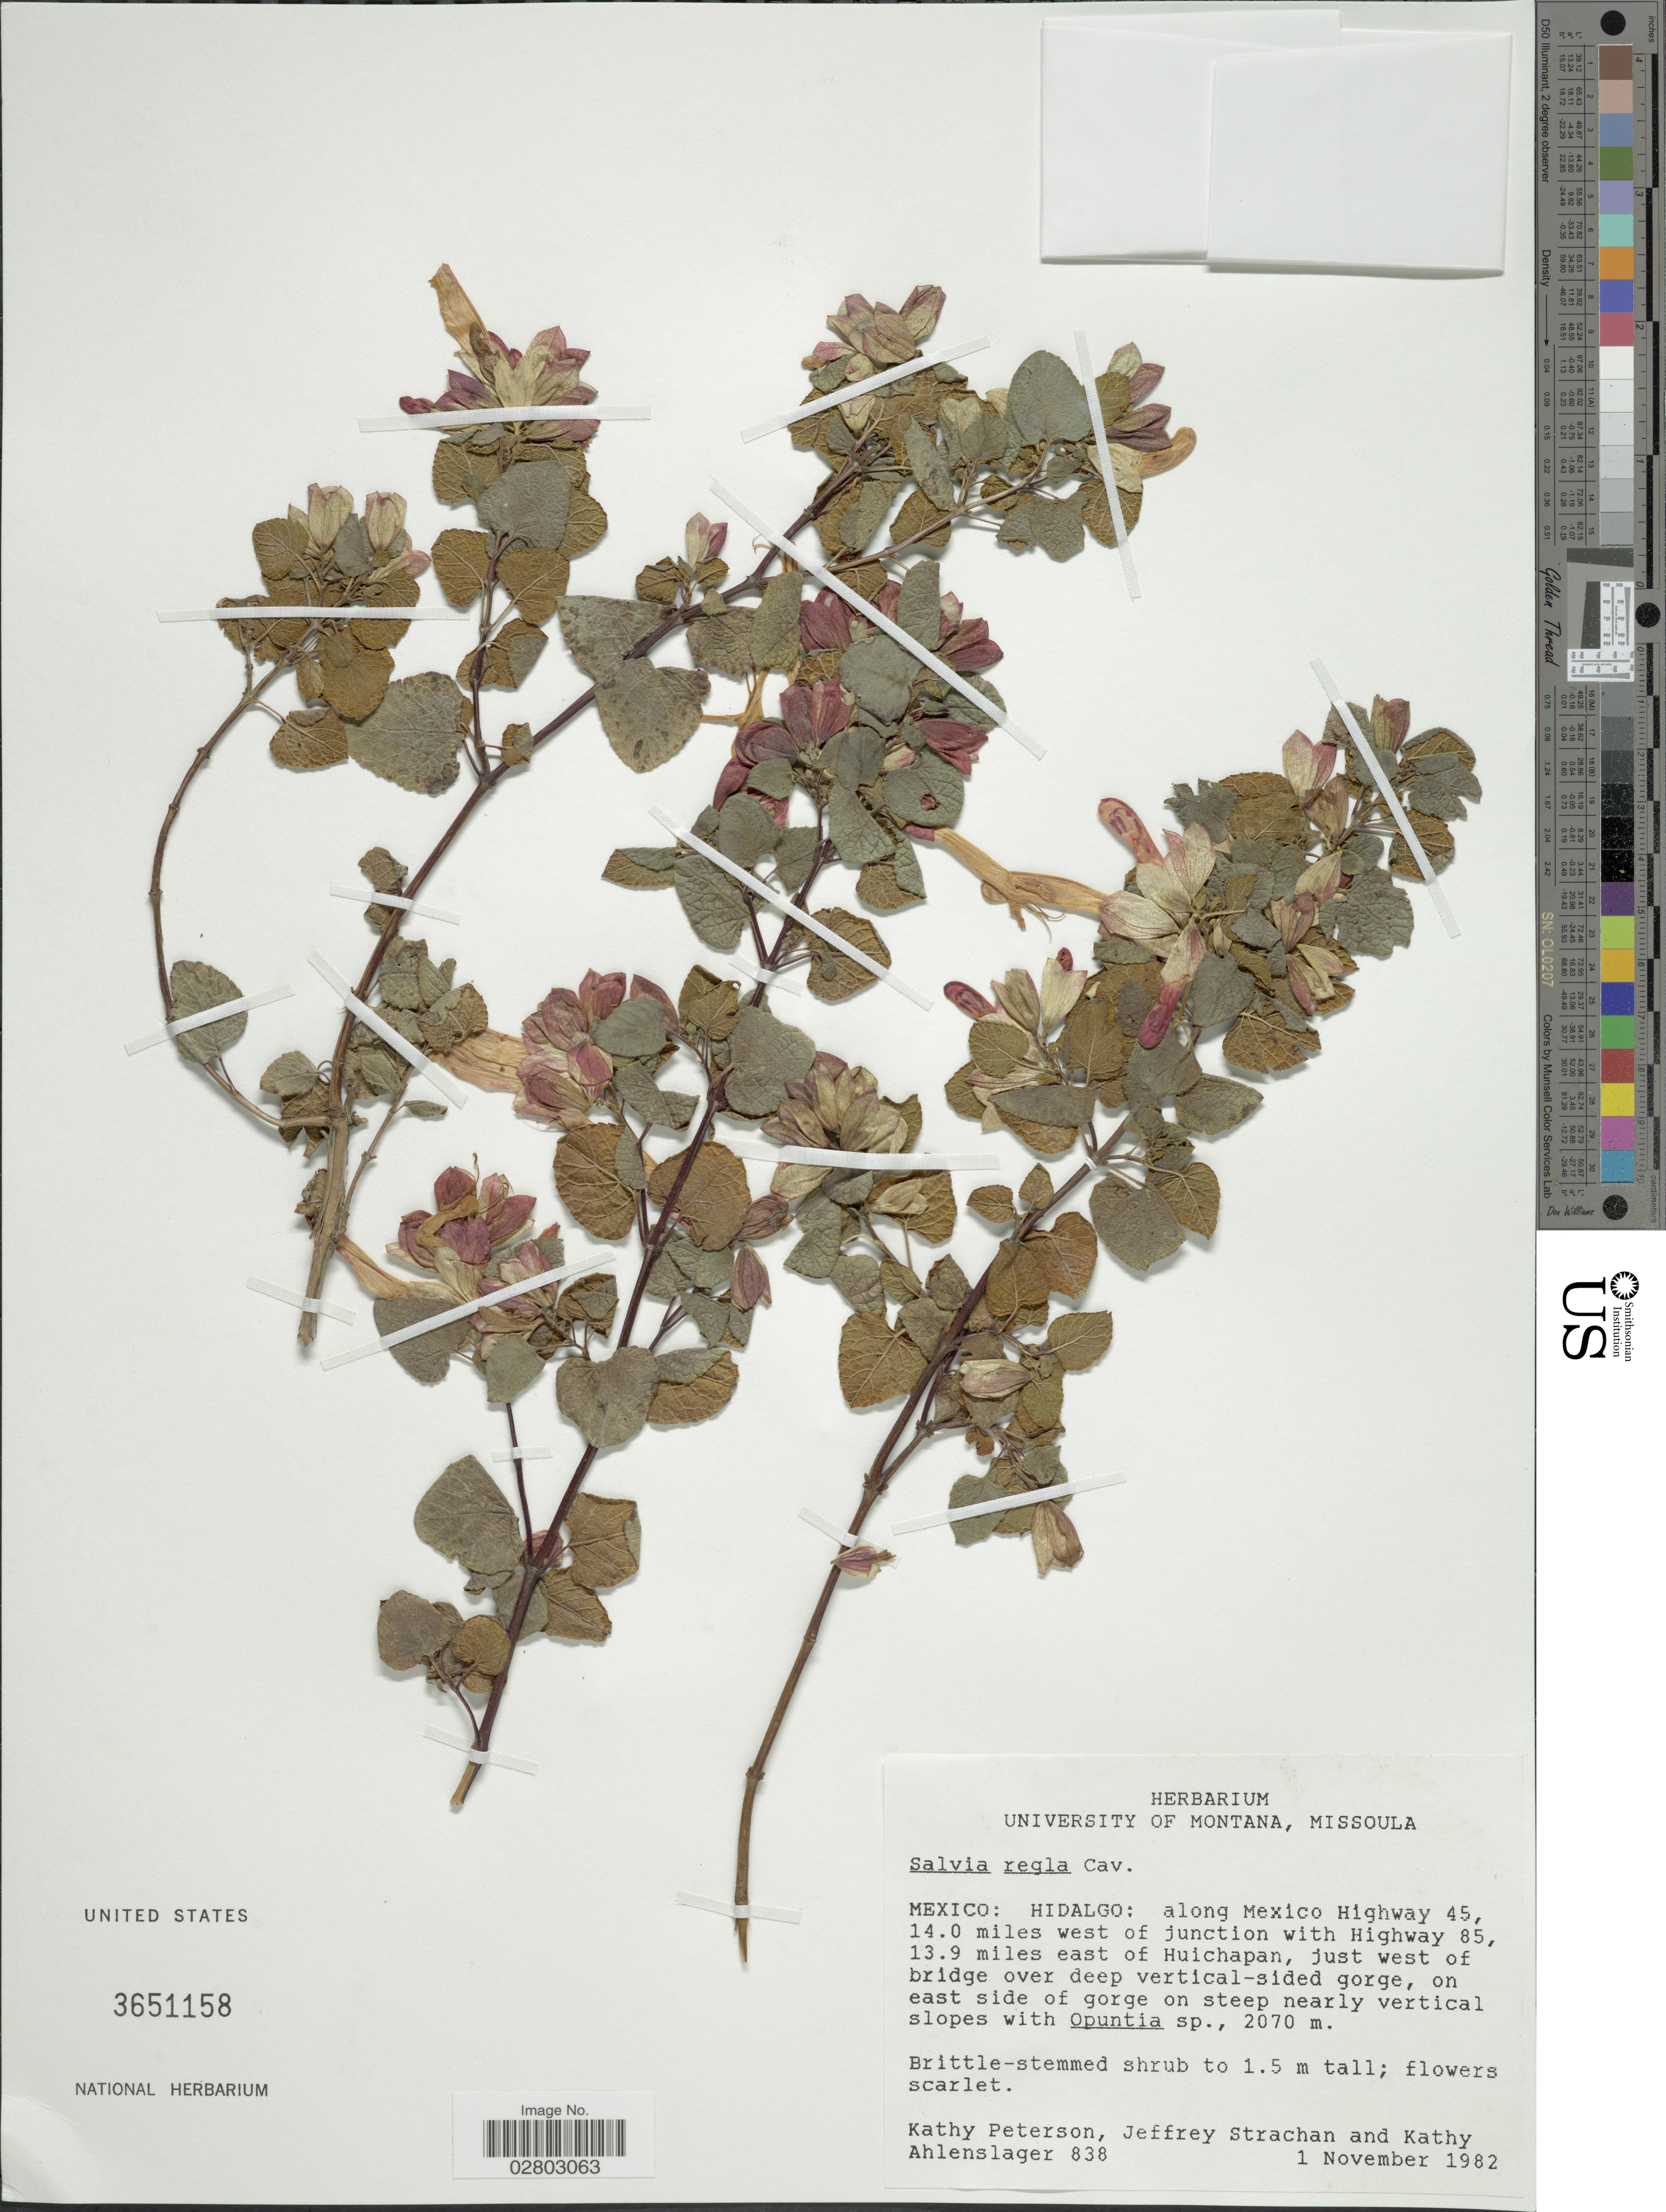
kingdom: Plantae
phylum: Tracheophyta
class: Magnoliopsida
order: Lamiales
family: Lamiaceae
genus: Salvia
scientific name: Salvia regla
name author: Cav.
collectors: K. Peterson, J. Strachan & K. Ahlenslager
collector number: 838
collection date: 1982-11-01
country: Mexico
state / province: Hidalgo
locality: Along Mexico Highway 45, 14.0 miles west of junction with Highway 85, 13.9 miles east of Huichapan, just west of bridge over deep vertical-sided gorge, on east side of gorge.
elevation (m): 2070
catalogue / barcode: US 3651158